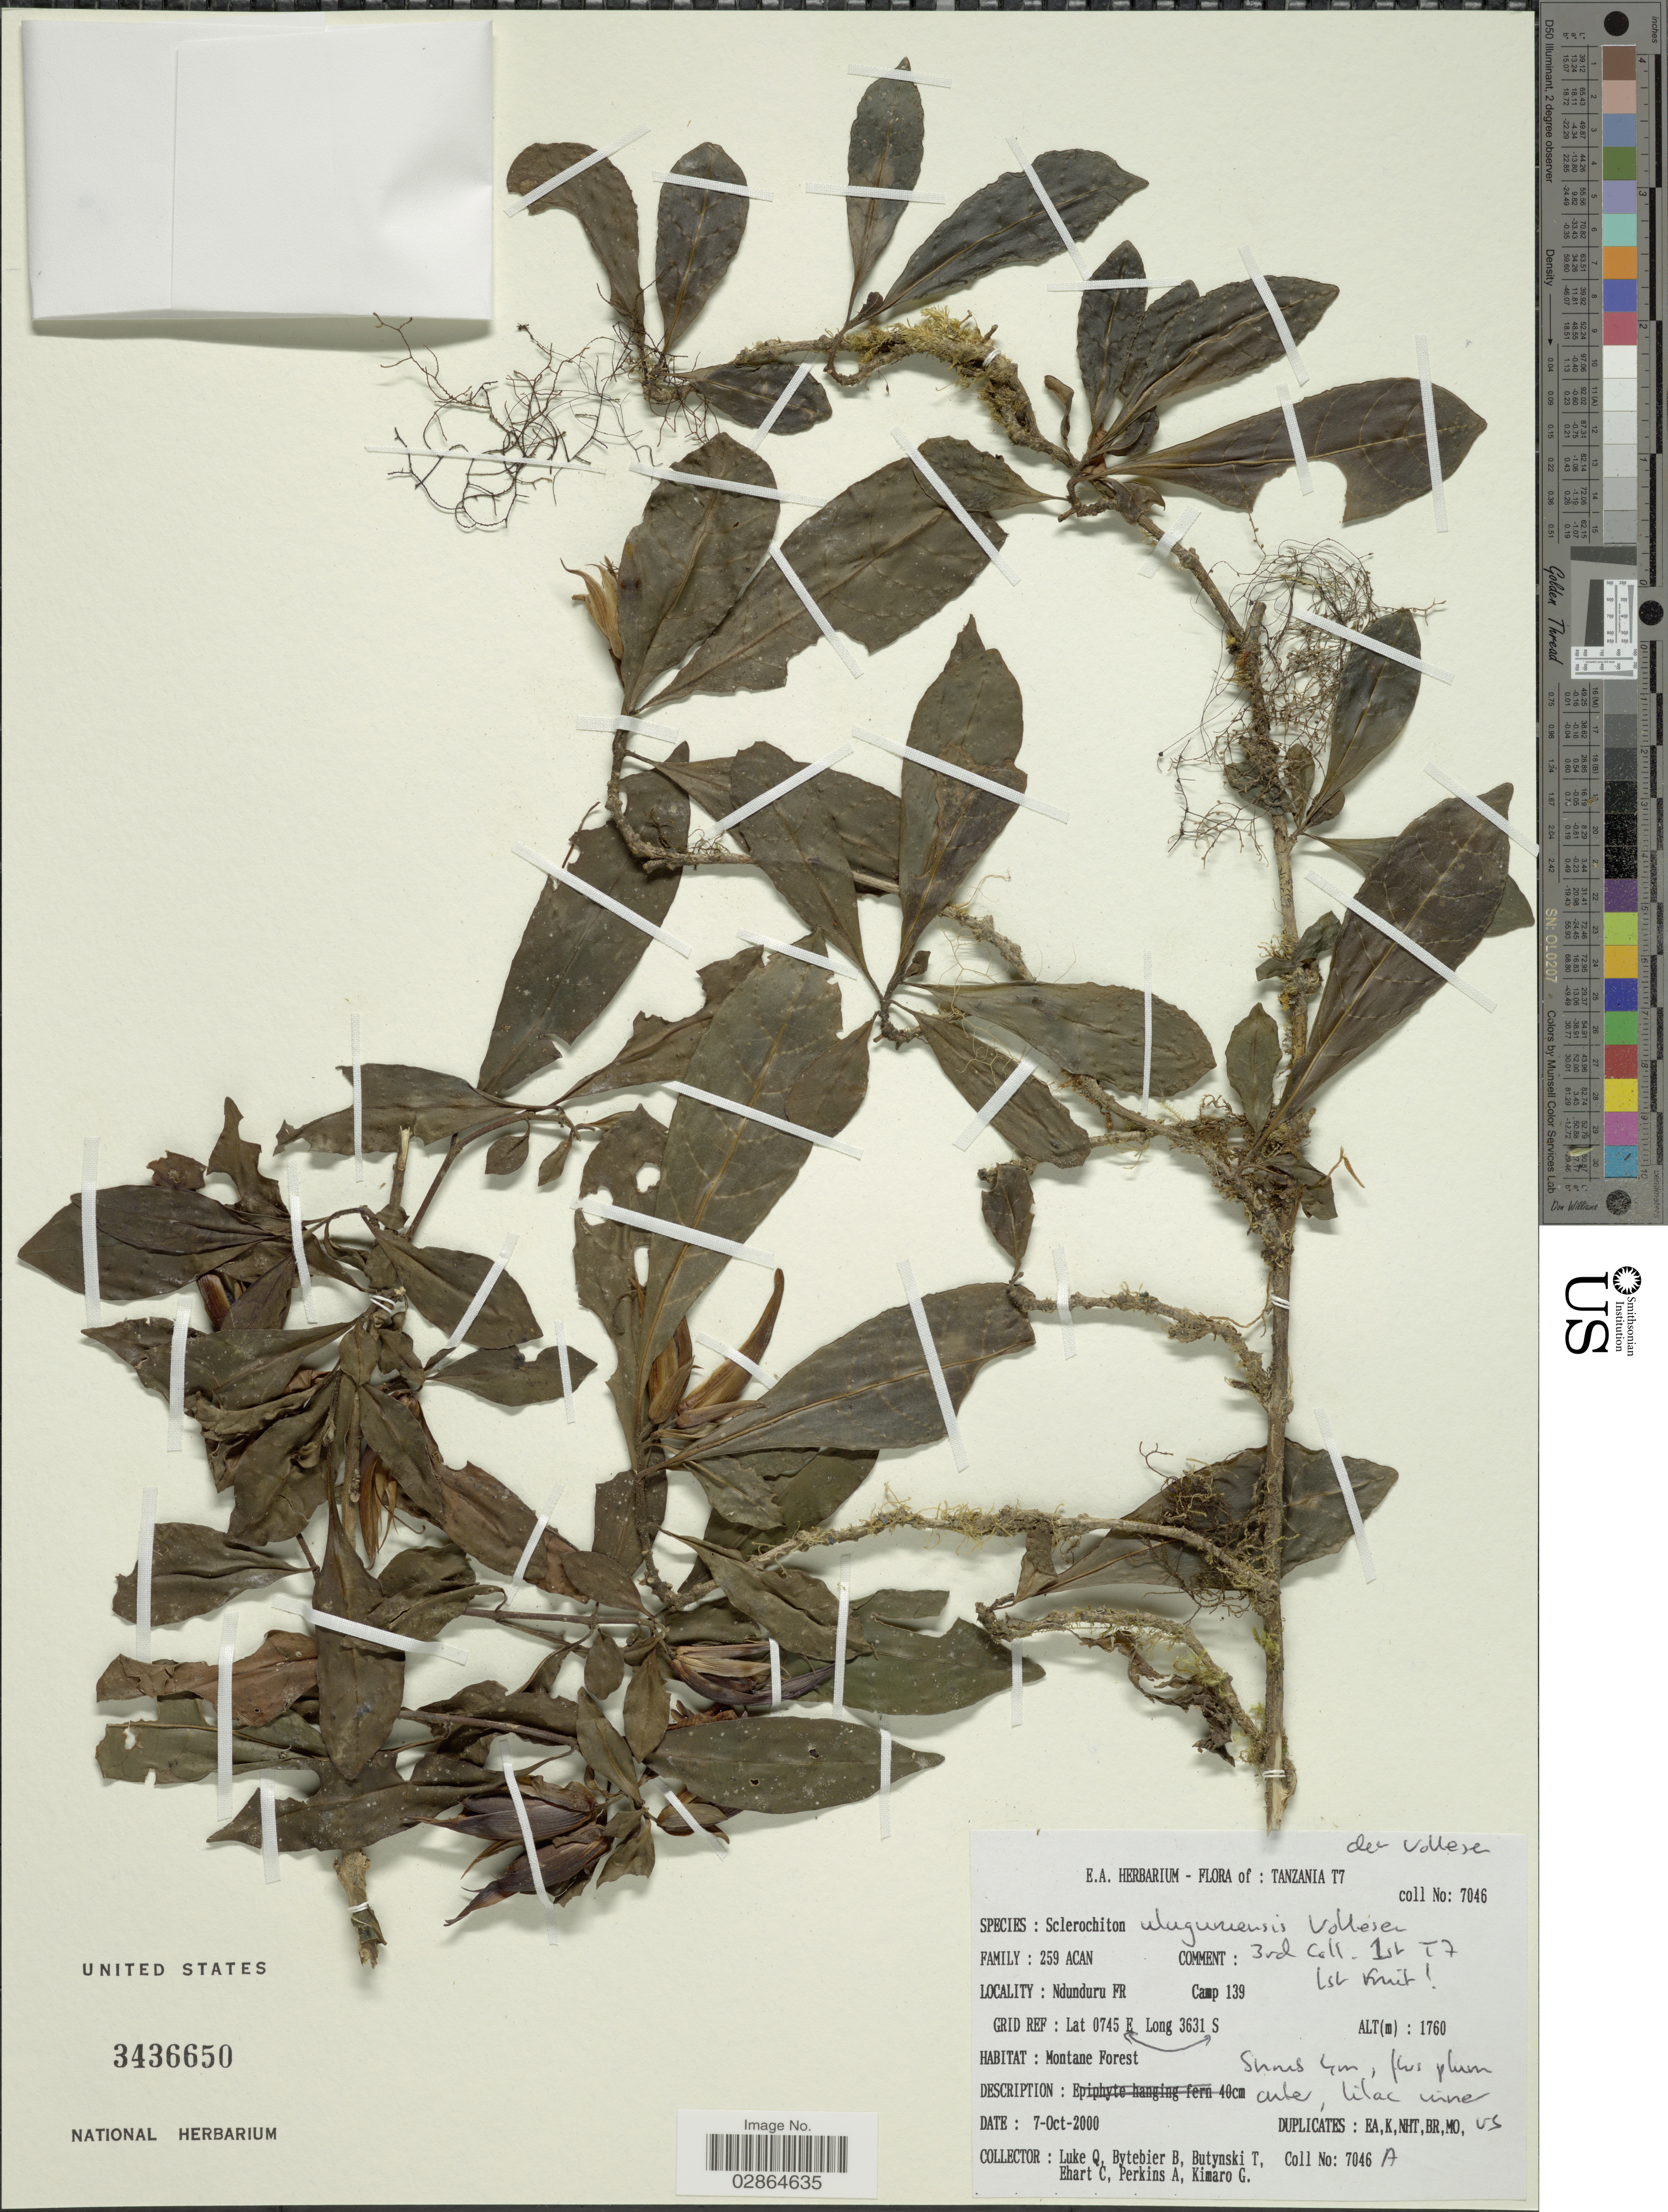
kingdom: Plantae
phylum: Tracheophyta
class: Magnoliopsida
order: Lamiales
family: Acanthaceae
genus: Sclerochiton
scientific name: Sclerochiton uluguruensis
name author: Vollesen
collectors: Q. Luke, B. Bytebier, T. Butynski, C. Ehart & et al.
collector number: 7046A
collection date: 2000-10-07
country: Tanzania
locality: T7, Ndunduru FR, Camp 139.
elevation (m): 1760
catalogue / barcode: US 3436650